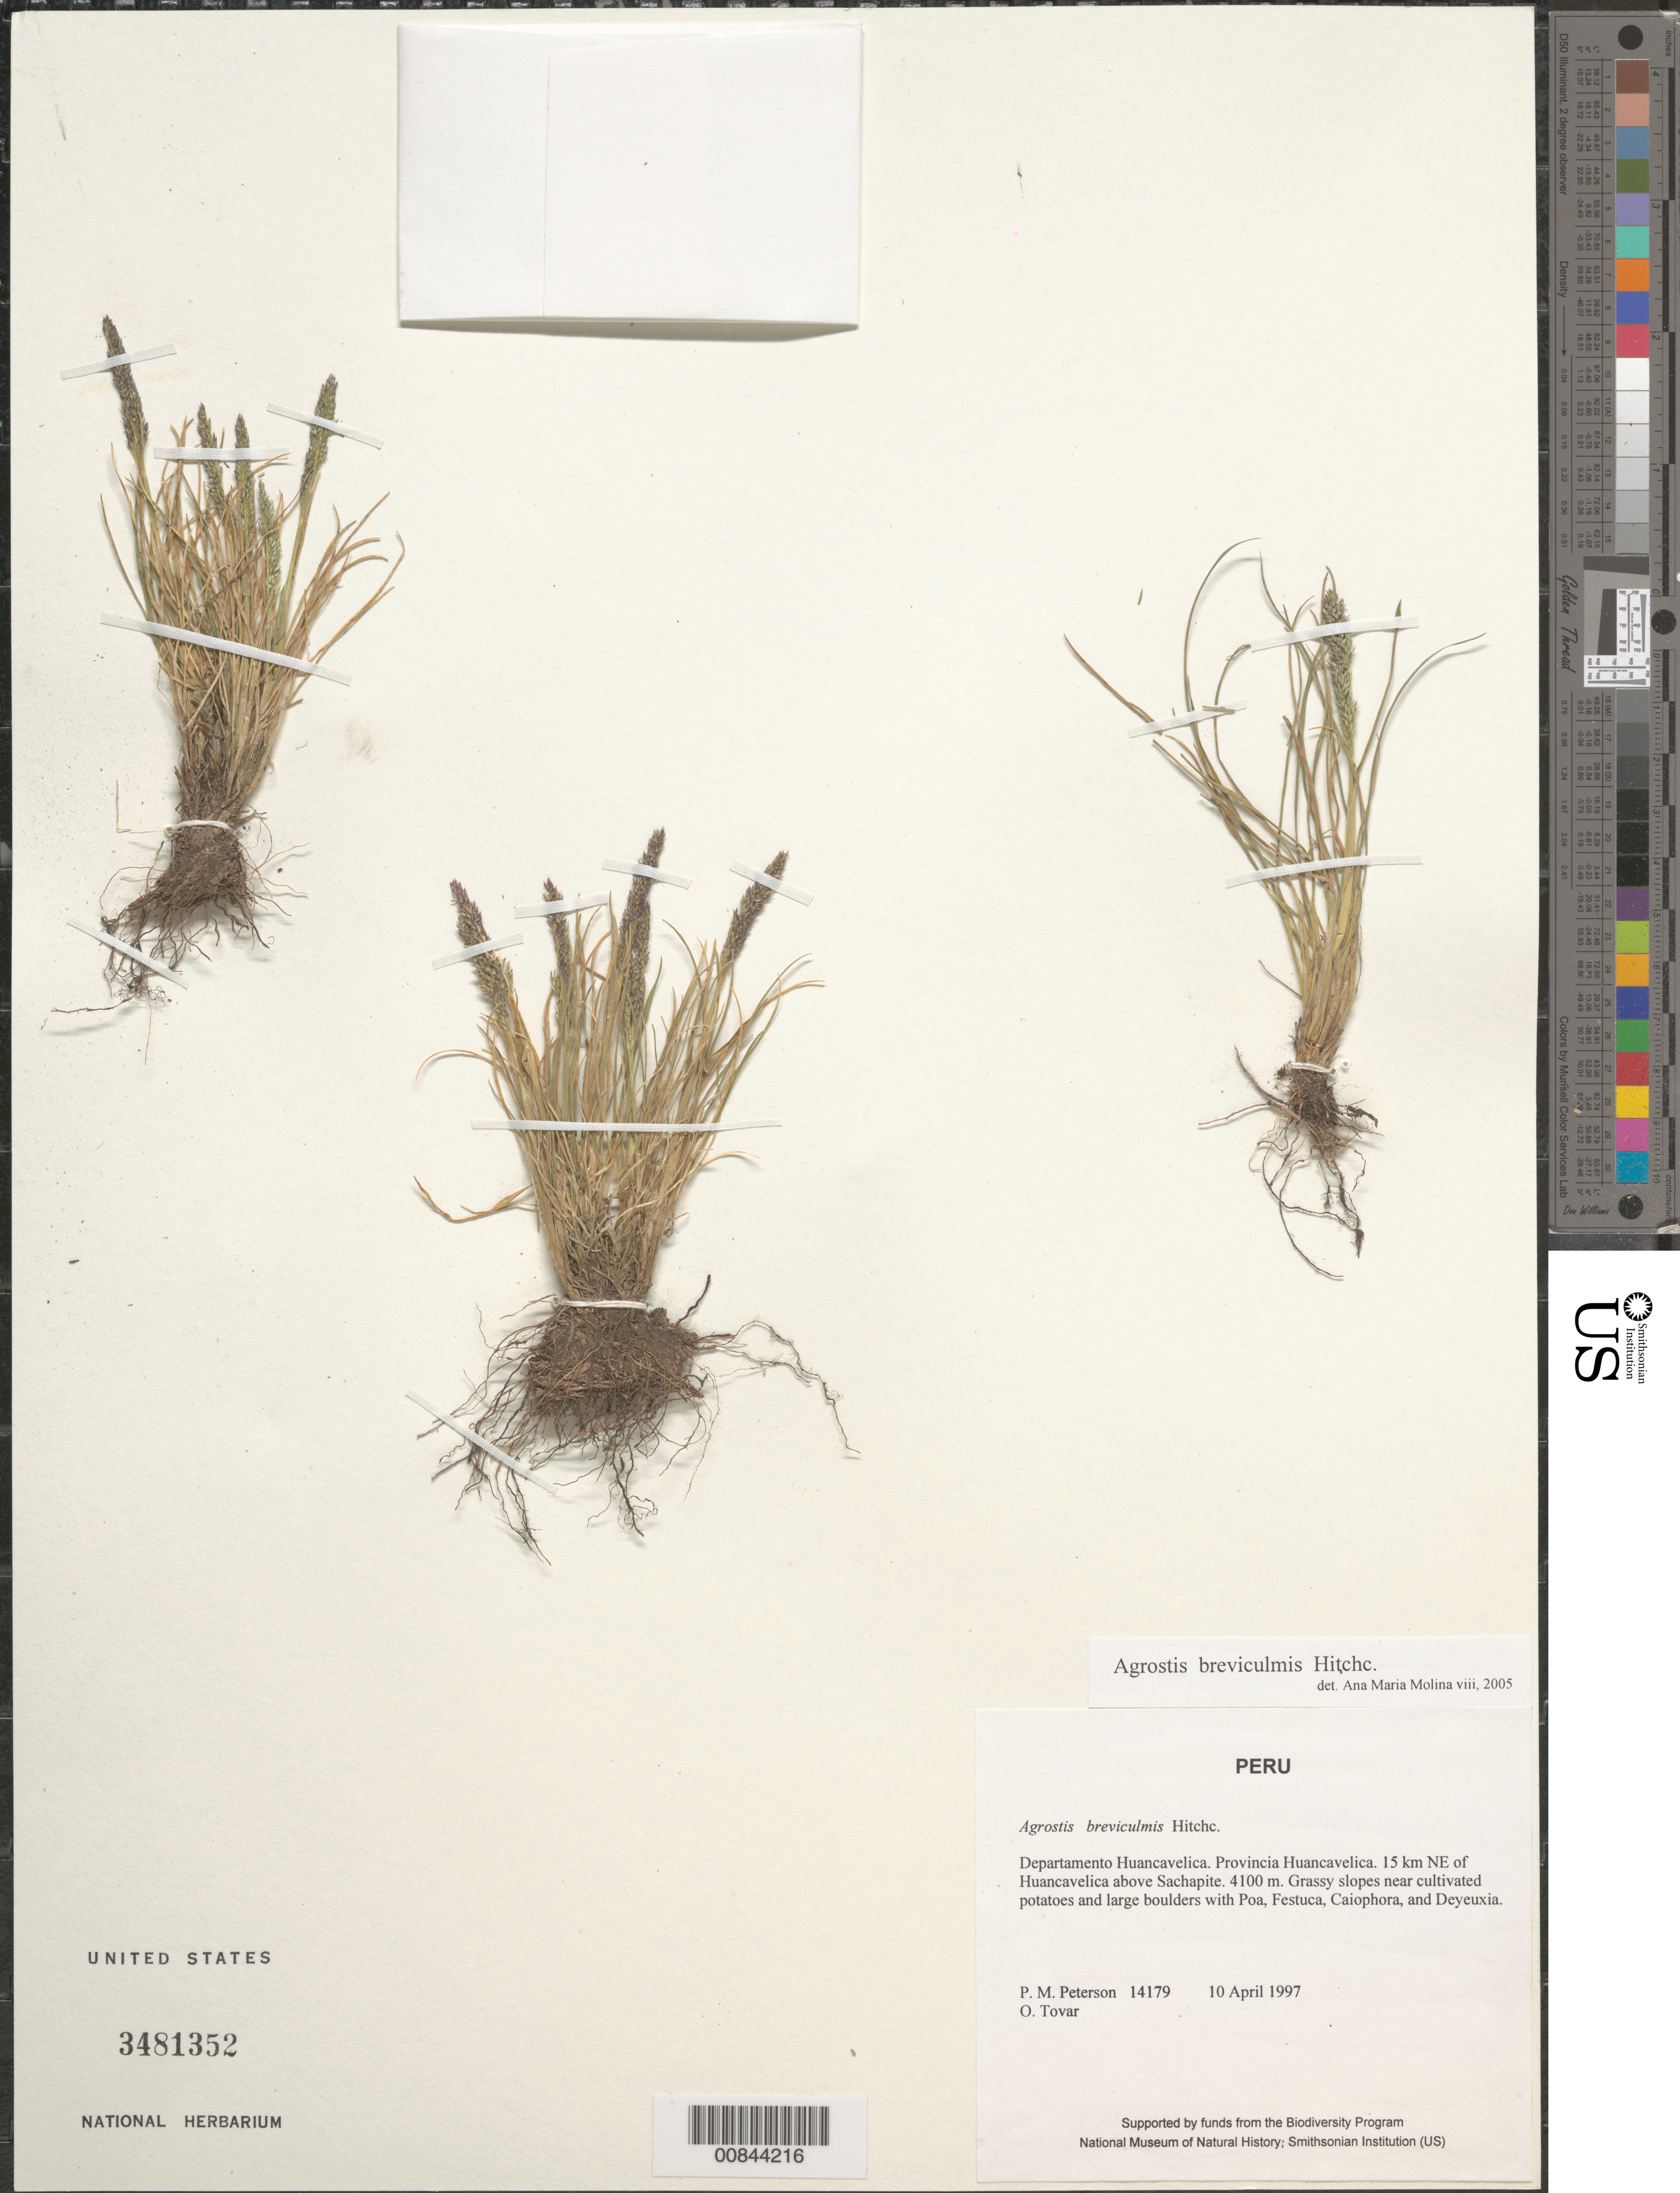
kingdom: Plantae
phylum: Tracheophyta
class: Liliopsida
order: Poales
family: Poaceae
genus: Agrostis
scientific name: Agrostis breviculmis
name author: Hitchc.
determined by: Molina, Ana M. de R.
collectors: P. M. Peterson & Ó. Tovar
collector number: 14179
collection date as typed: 10 Apr 1997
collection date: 1997-04-10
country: Peru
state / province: Huancavelica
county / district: Huancavelica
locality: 15 km NE of Huancavelica above Sachapite.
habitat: Grassy slopes near cultivated potatoes and large boulders with Poa, Festuca, Caiophora, and Deyeuxia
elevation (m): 4100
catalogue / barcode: US 3481352